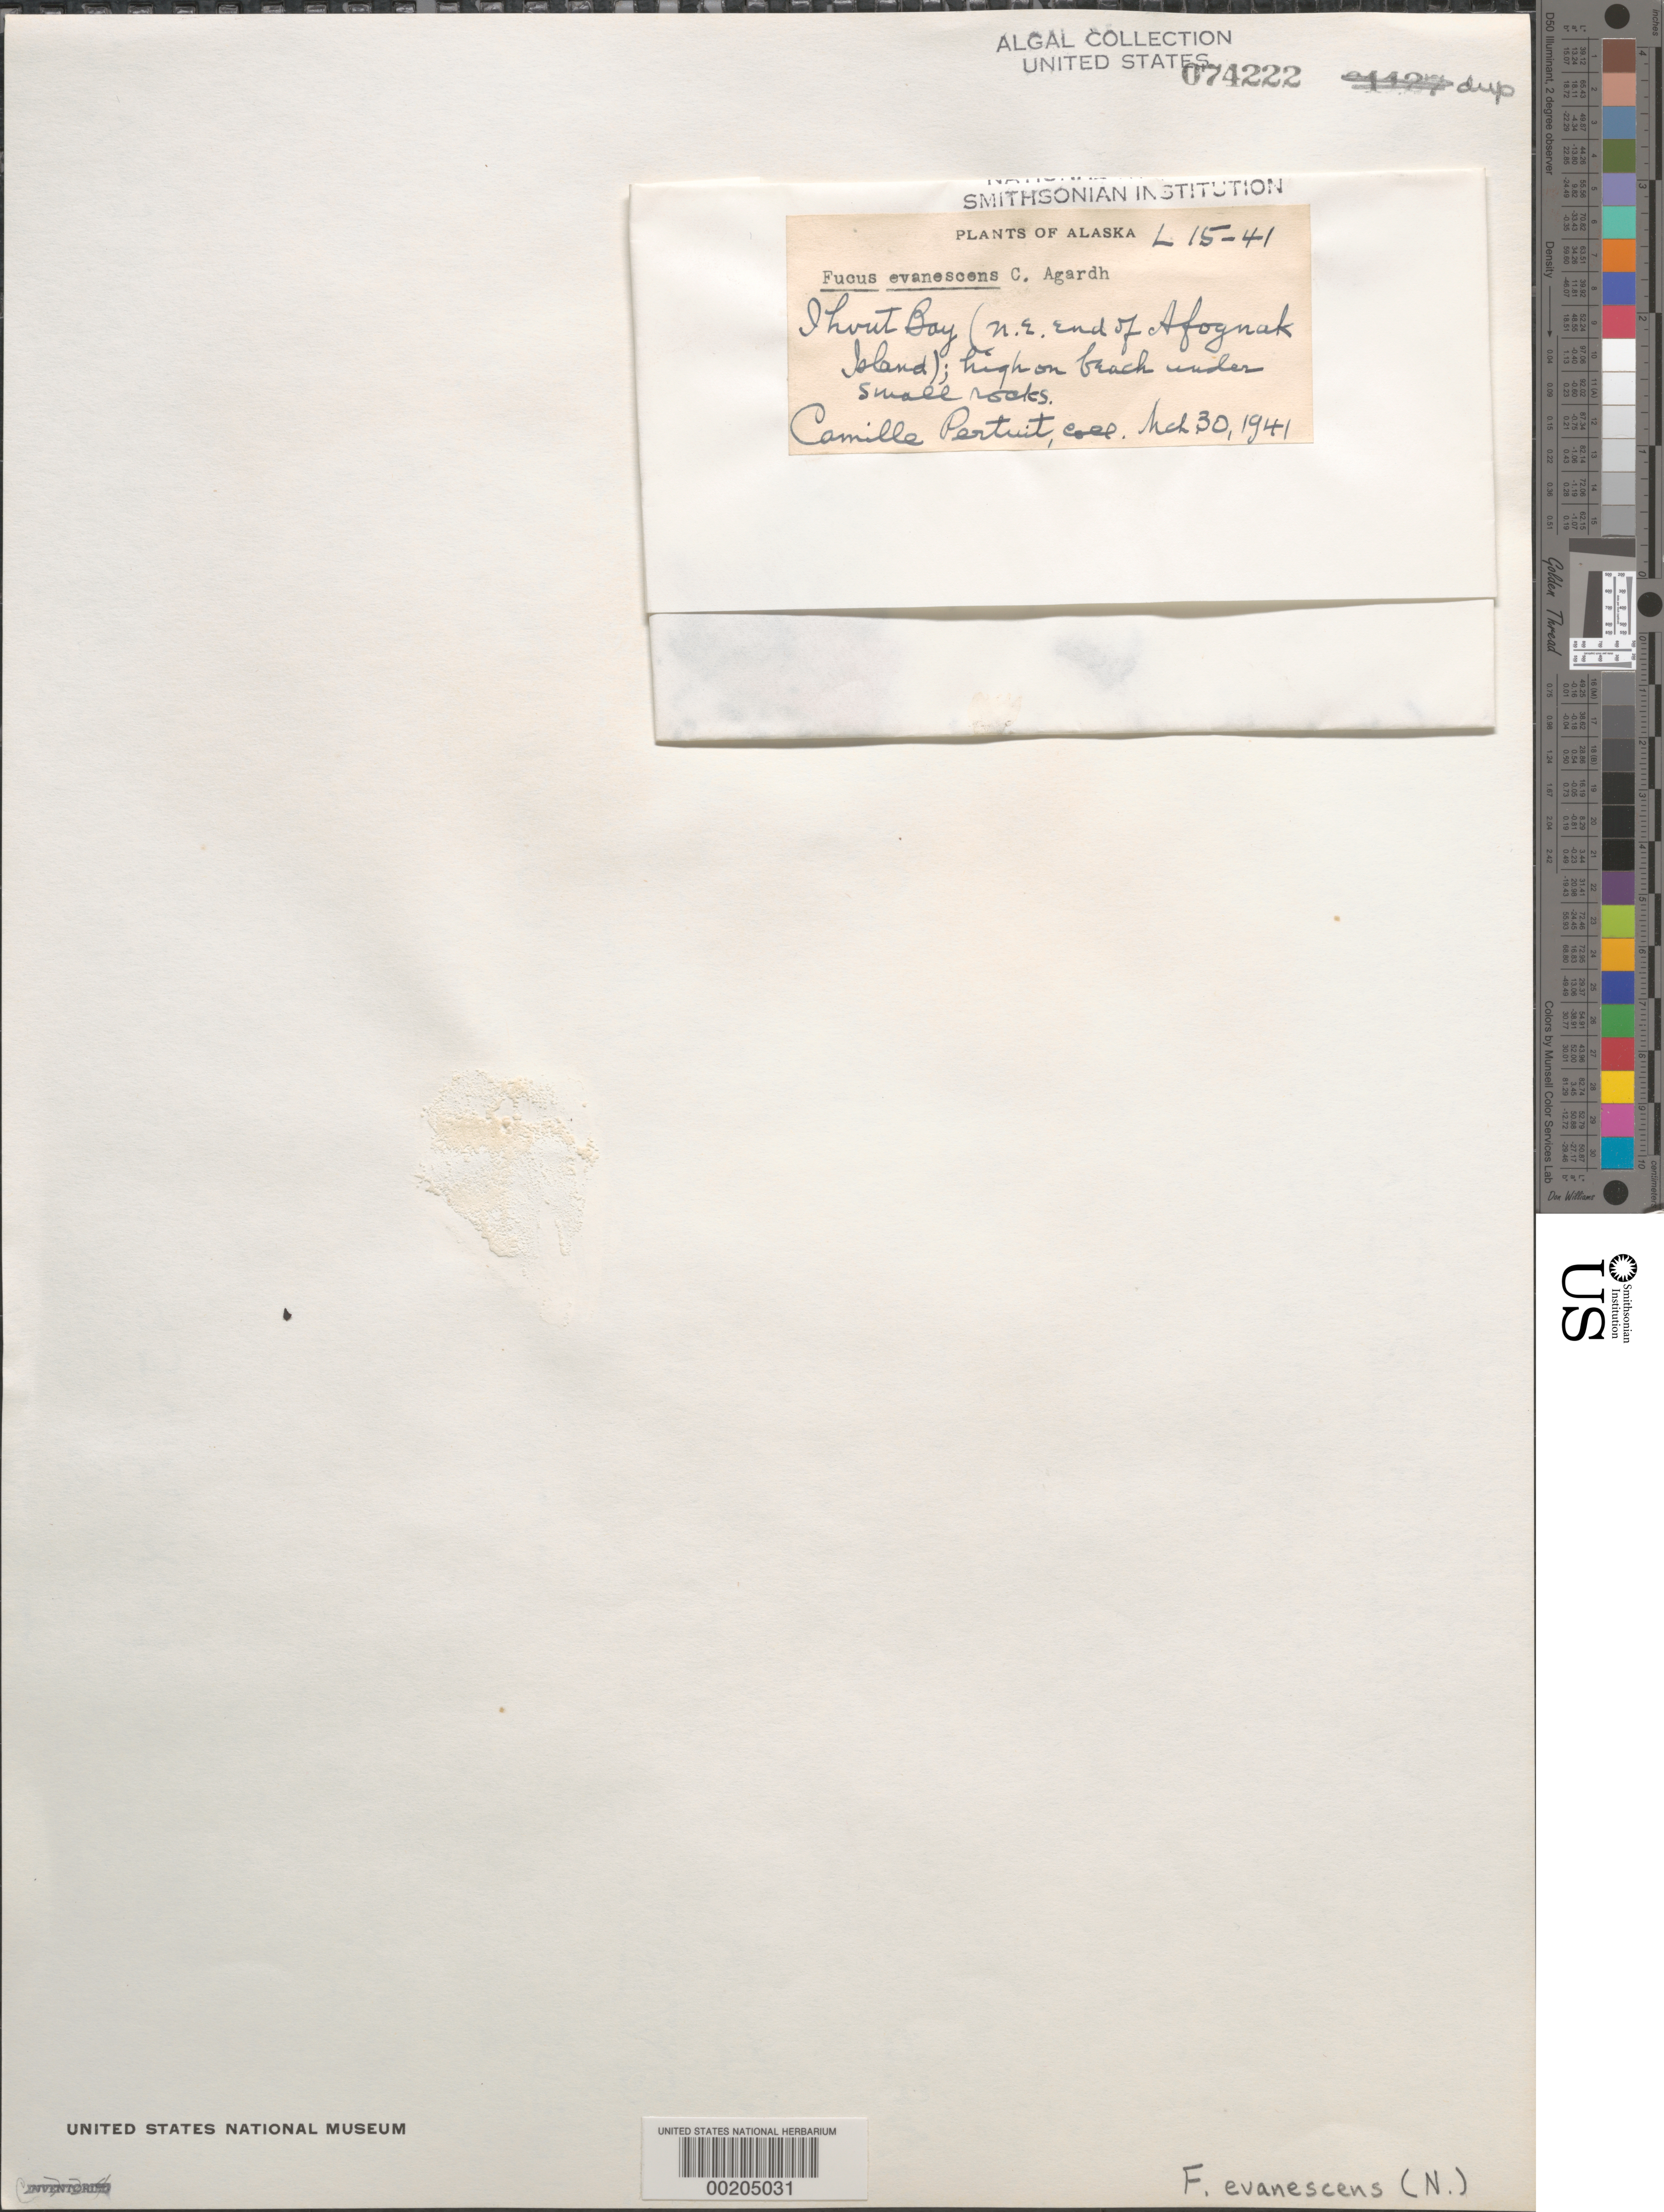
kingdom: Chromista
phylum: Ochrophyta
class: Phaeophyceae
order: Fucales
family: Fucaceae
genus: Fucus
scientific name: Fucus distichus subsp. evanescens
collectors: C. Pertuit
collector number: L15-41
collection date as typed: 30 Mar 1941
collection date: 1941-03-30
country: United States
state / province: Alaska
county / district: Kodiak Island Division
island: Afognak Island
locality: Ihvut Bay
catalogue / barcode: US 74222